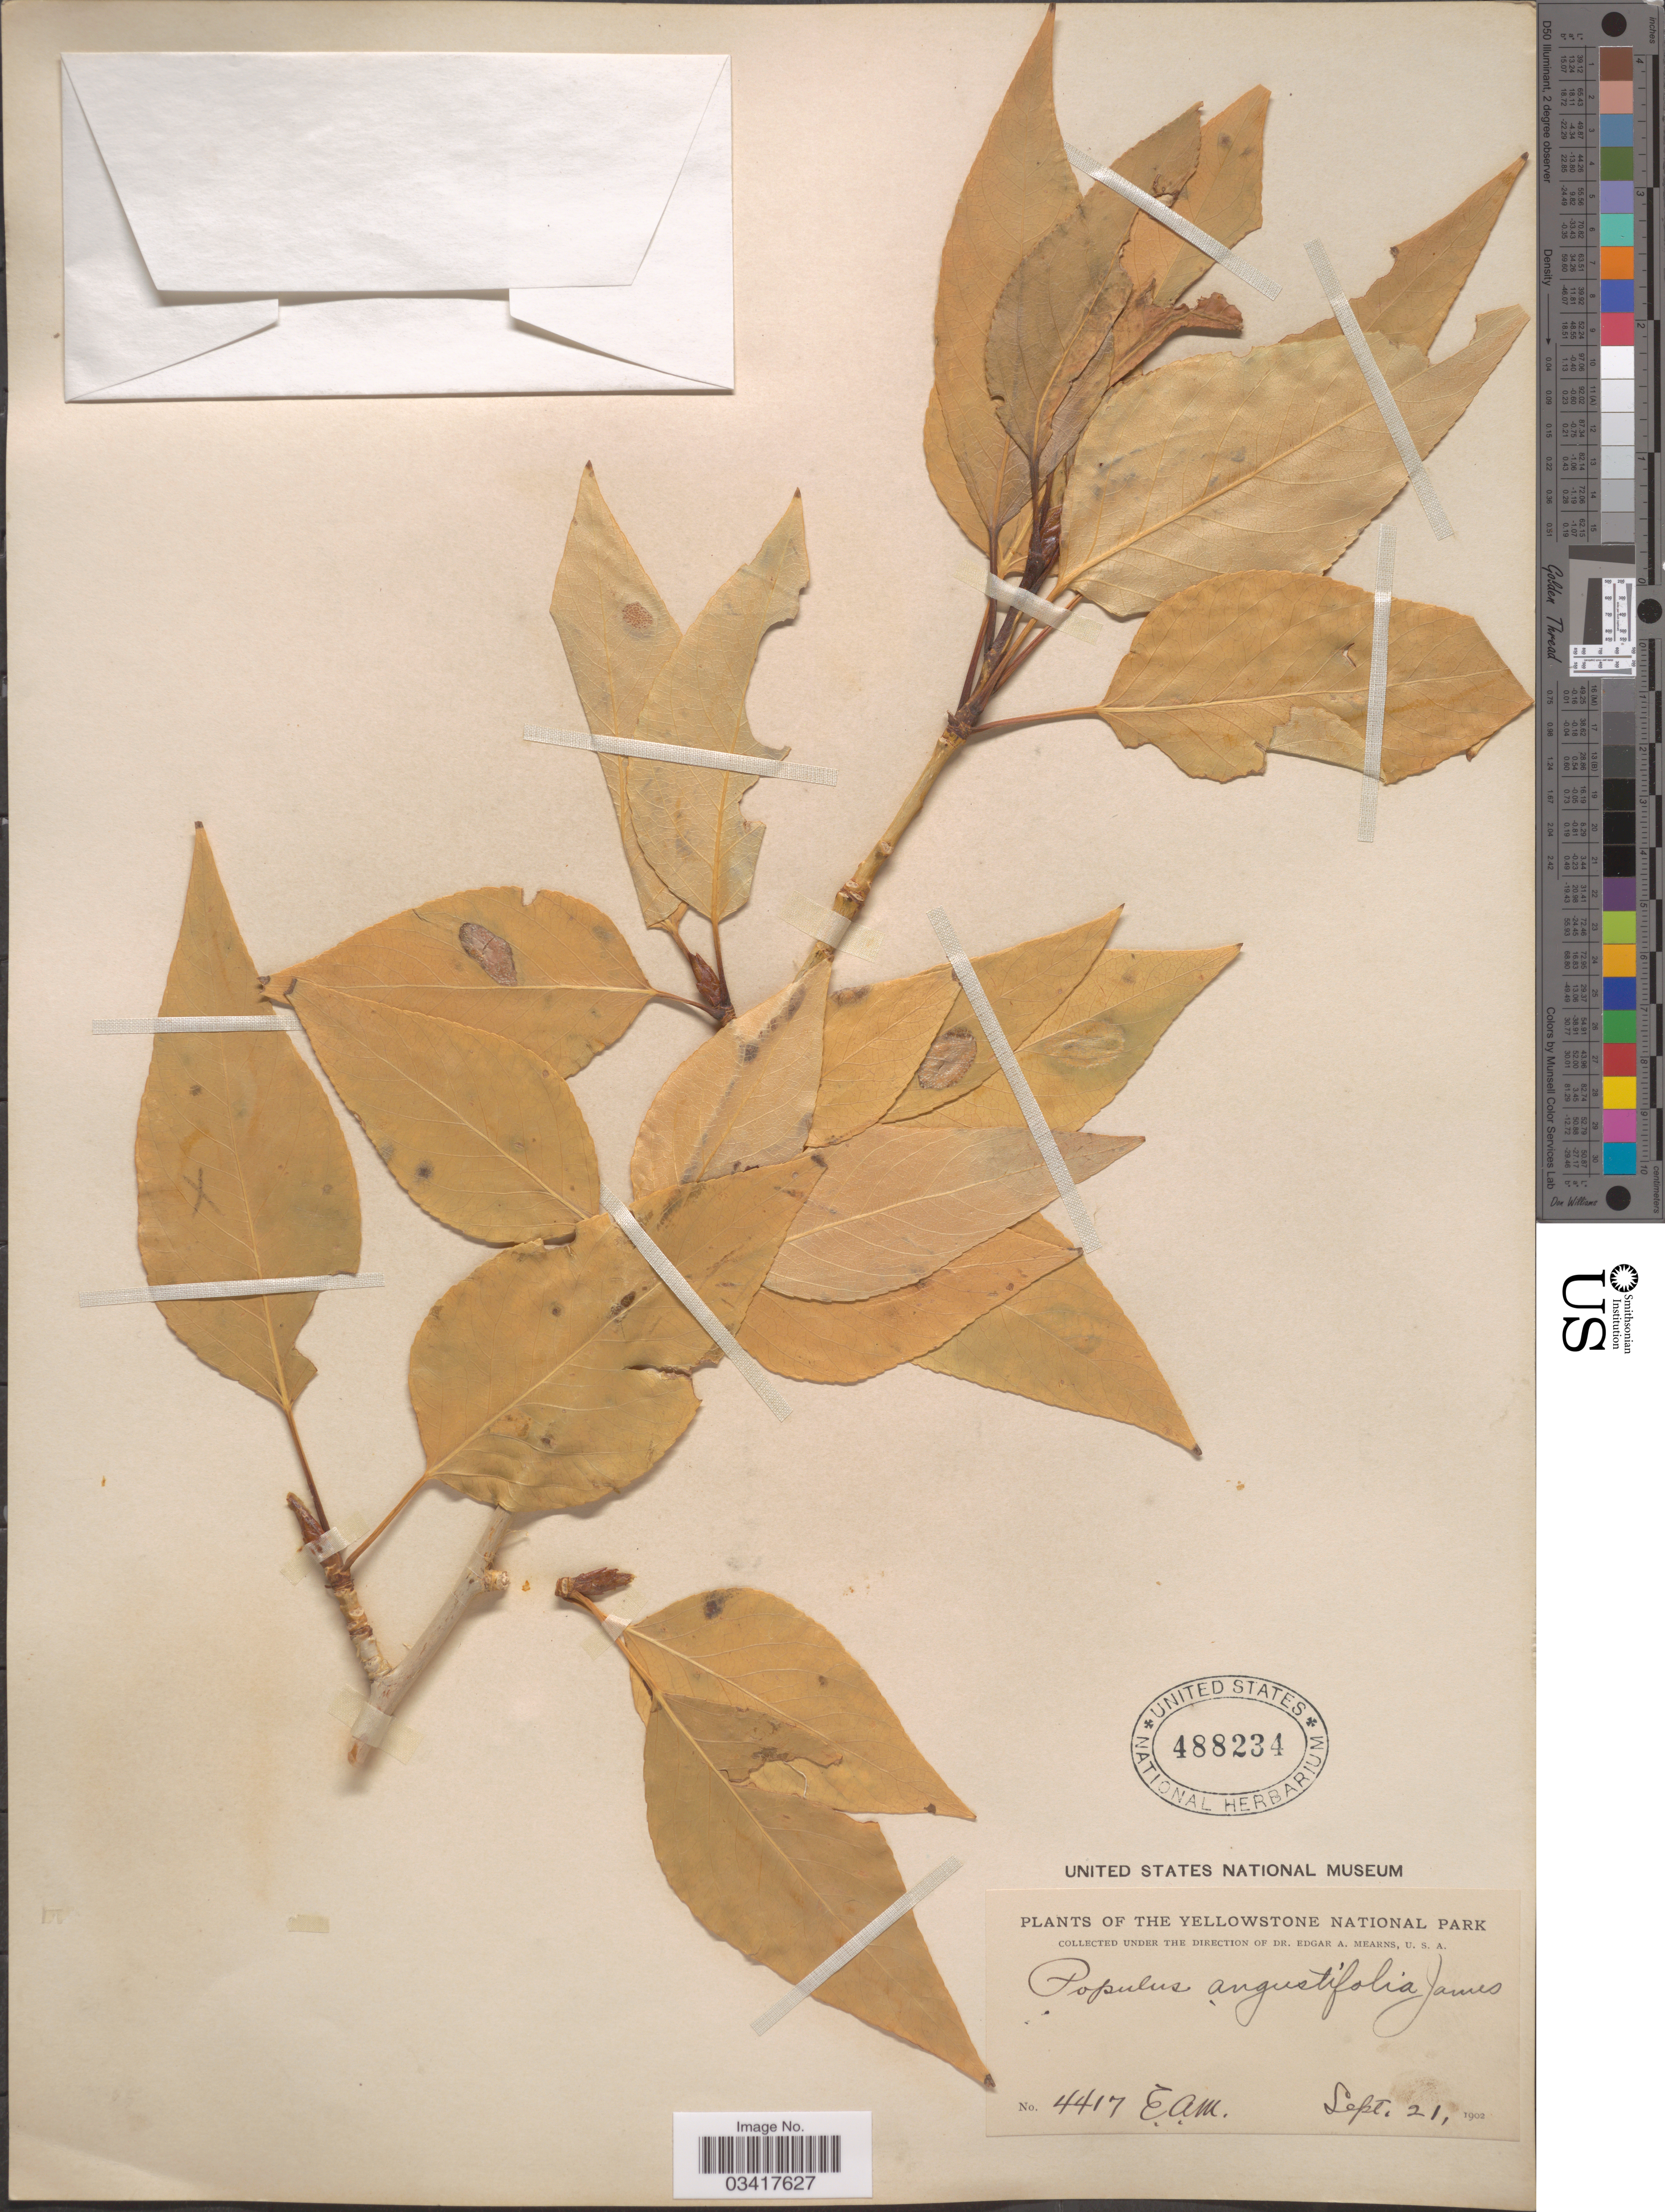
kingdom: Plantae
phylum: Tracheophyta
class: Magnoliopsida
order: Malpighiales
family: Salicaceae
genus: Populus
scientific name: Populus angustifolia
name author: E. James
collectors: E. A. Mearns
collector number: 4417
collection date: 1902-09-21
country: United States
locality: The Yellowstone National Park.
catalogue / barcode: US 488234